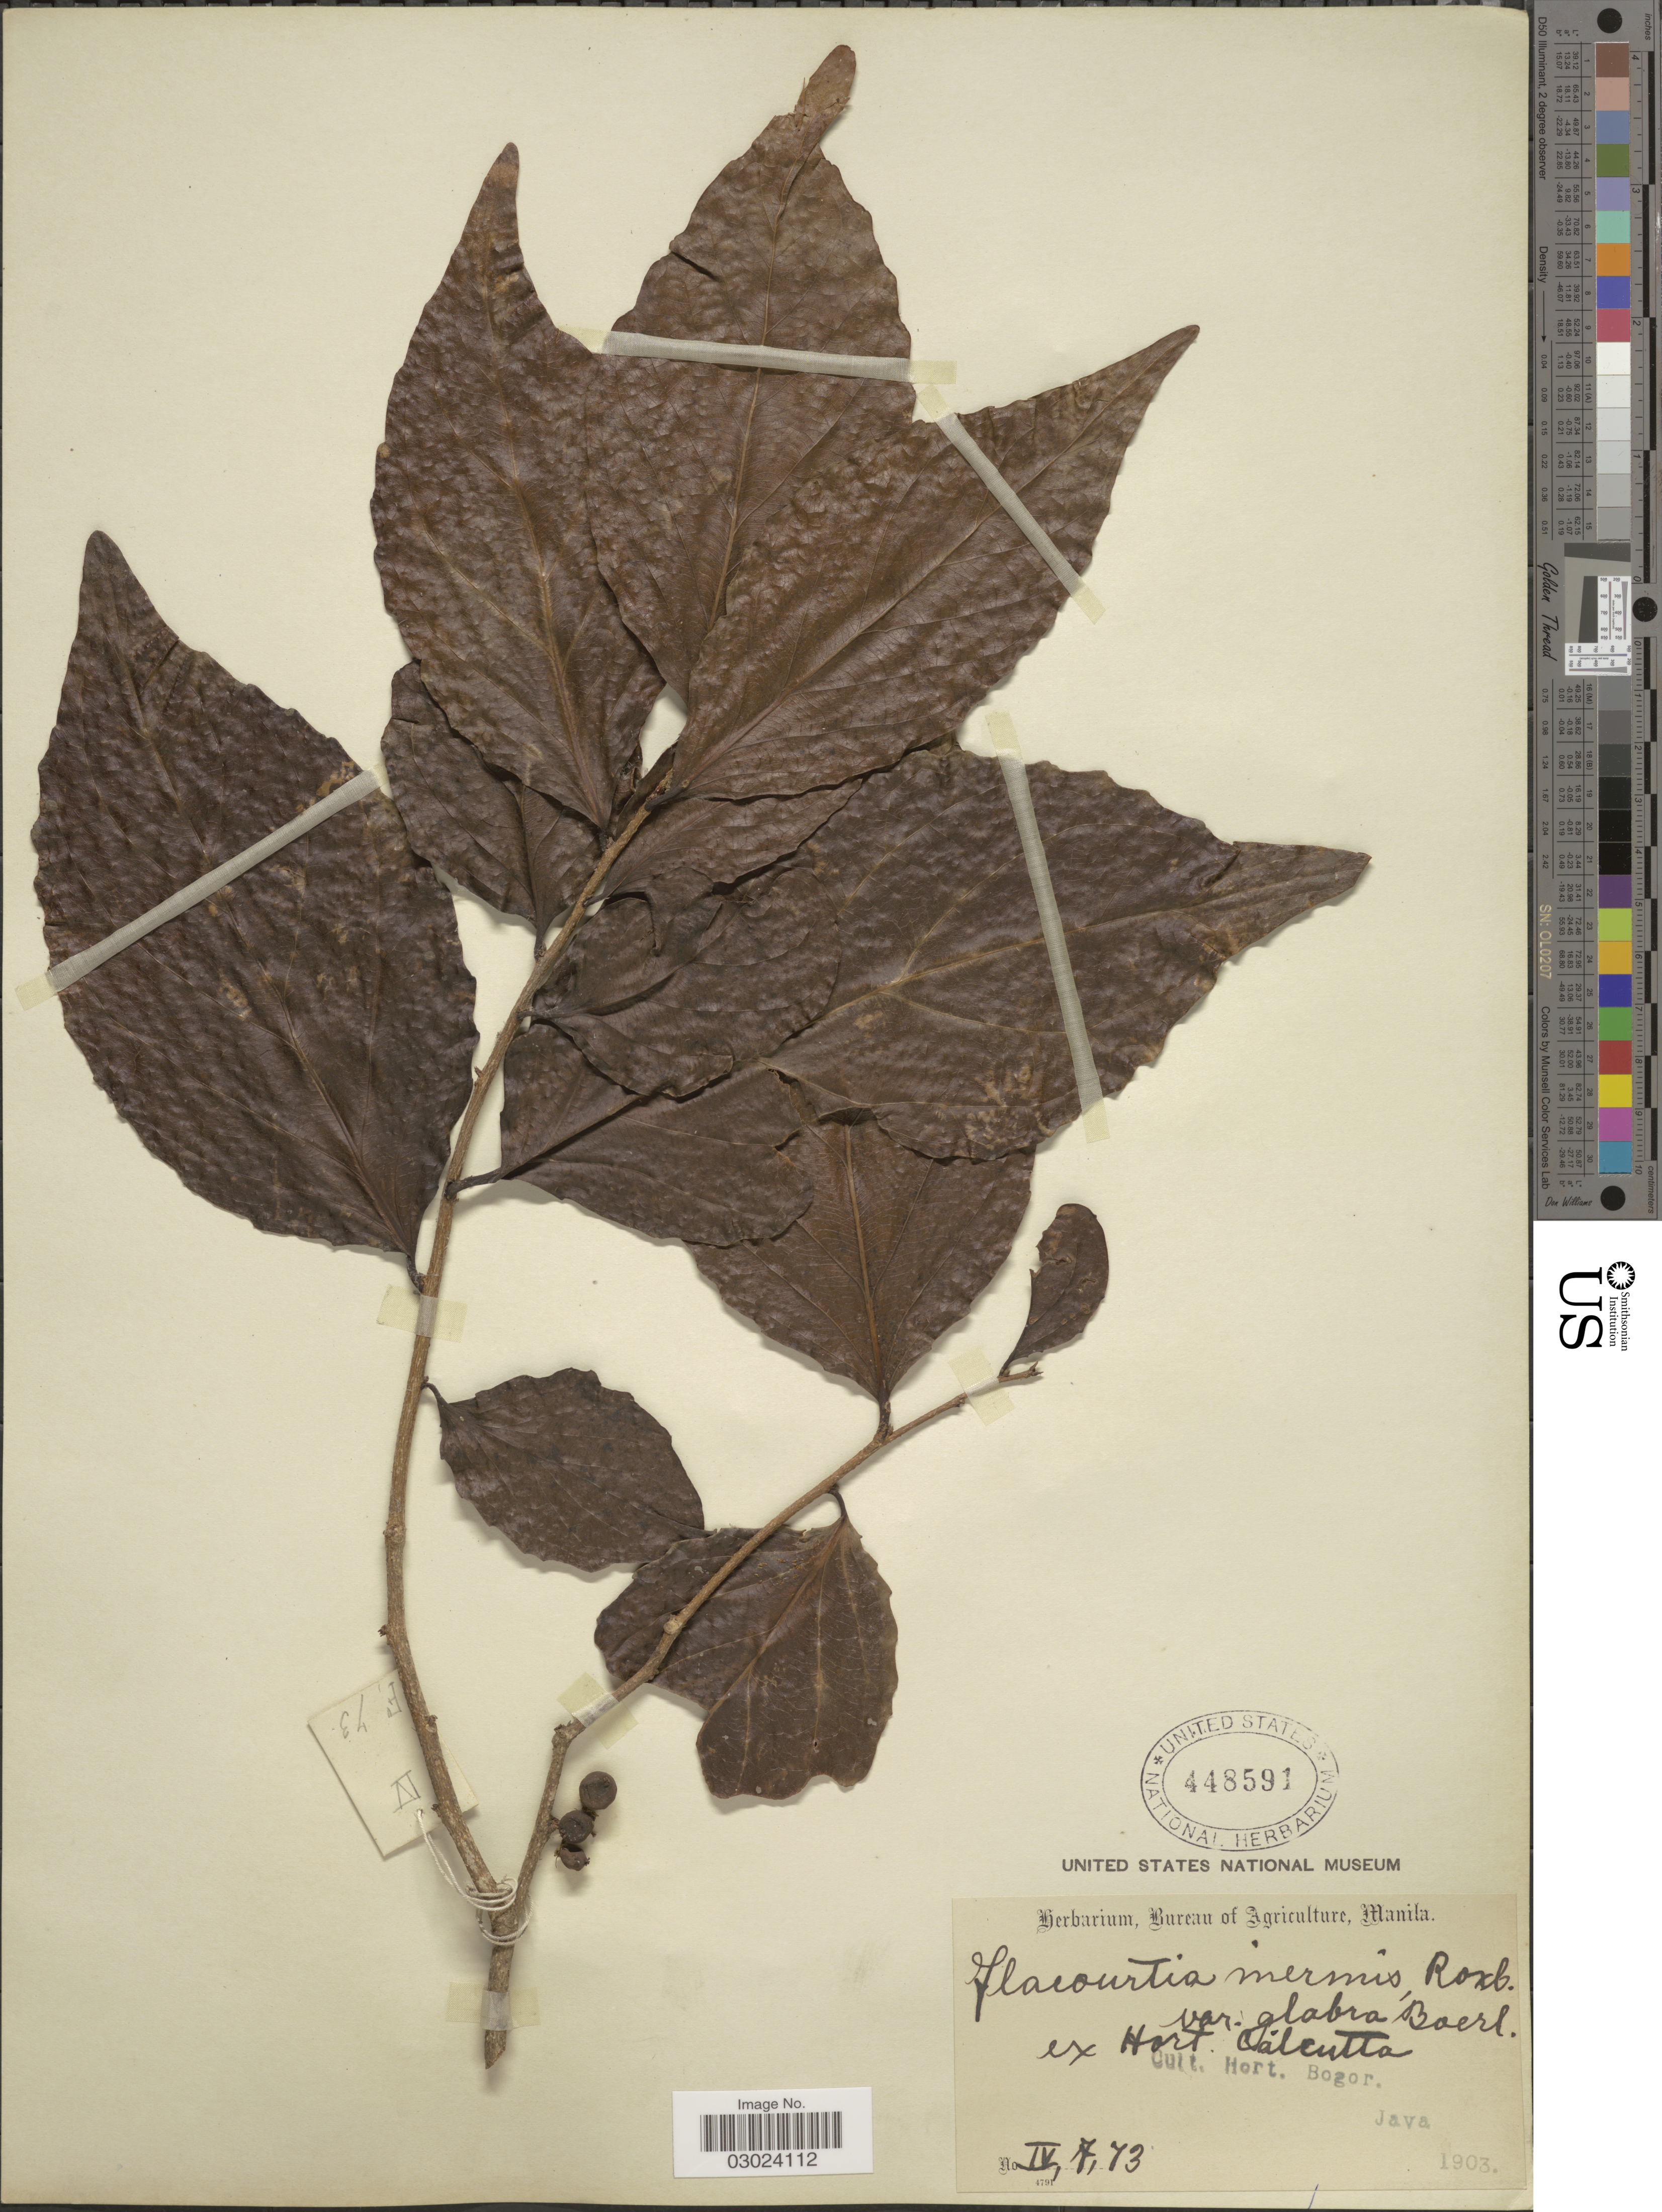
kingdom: Plantae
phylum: Tracheophyta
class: Magnoliopsida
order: Malpighiales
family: Salicaceae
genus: Flacourtia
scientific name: Flacourtia inermis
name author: Roxb.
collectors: Ex herb. Bureau of Agriculture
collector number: IV,F,73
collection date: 1903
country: Indonesia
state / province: Java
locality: Ex Hort. Calcutta [unsure placement] Cult. Hort. Bogor. Java.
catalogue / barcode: US 448591